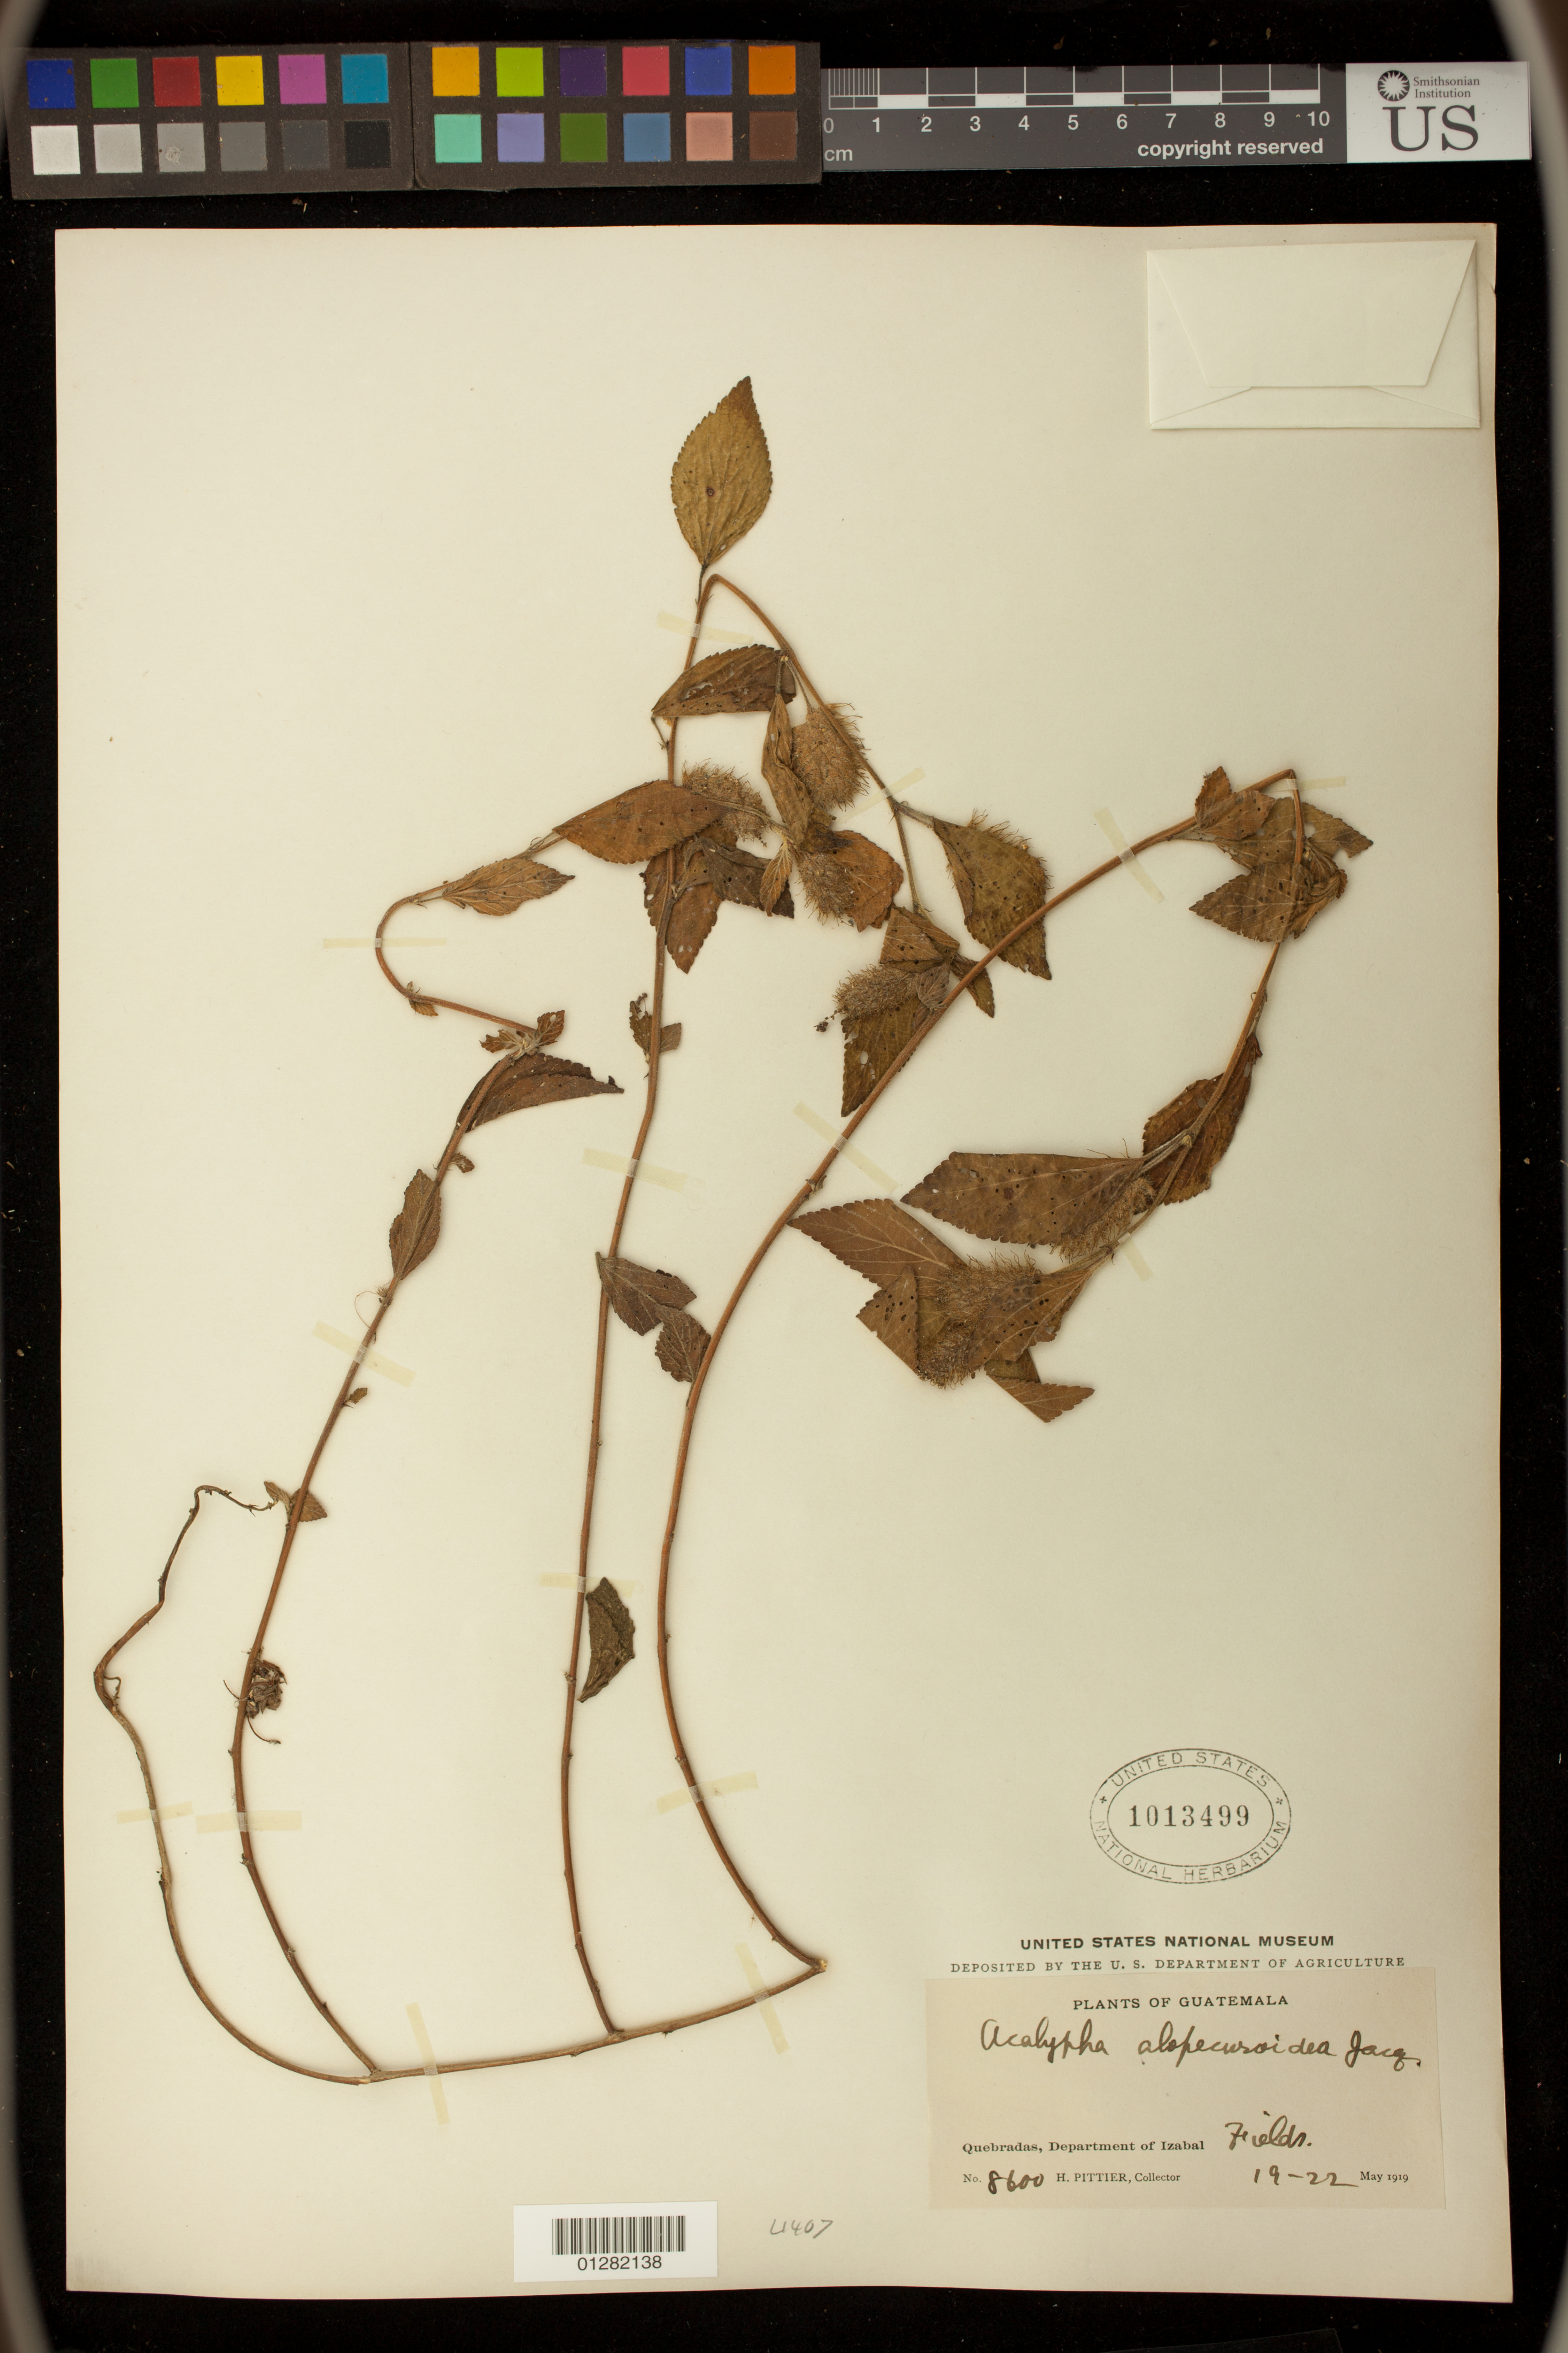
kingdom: Plantae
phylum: Tracheophyta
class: Magnoliopsida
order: Malpighiales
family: Euphorbiaceae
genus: Acalypha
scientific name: Acalypha arvensis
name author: Poepp.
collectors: H. F. Pittier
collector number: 8600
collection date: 1919-05-19/1919-05-22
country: Guatemala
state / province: Izabal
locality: Quebradas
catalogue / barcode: US 1013499